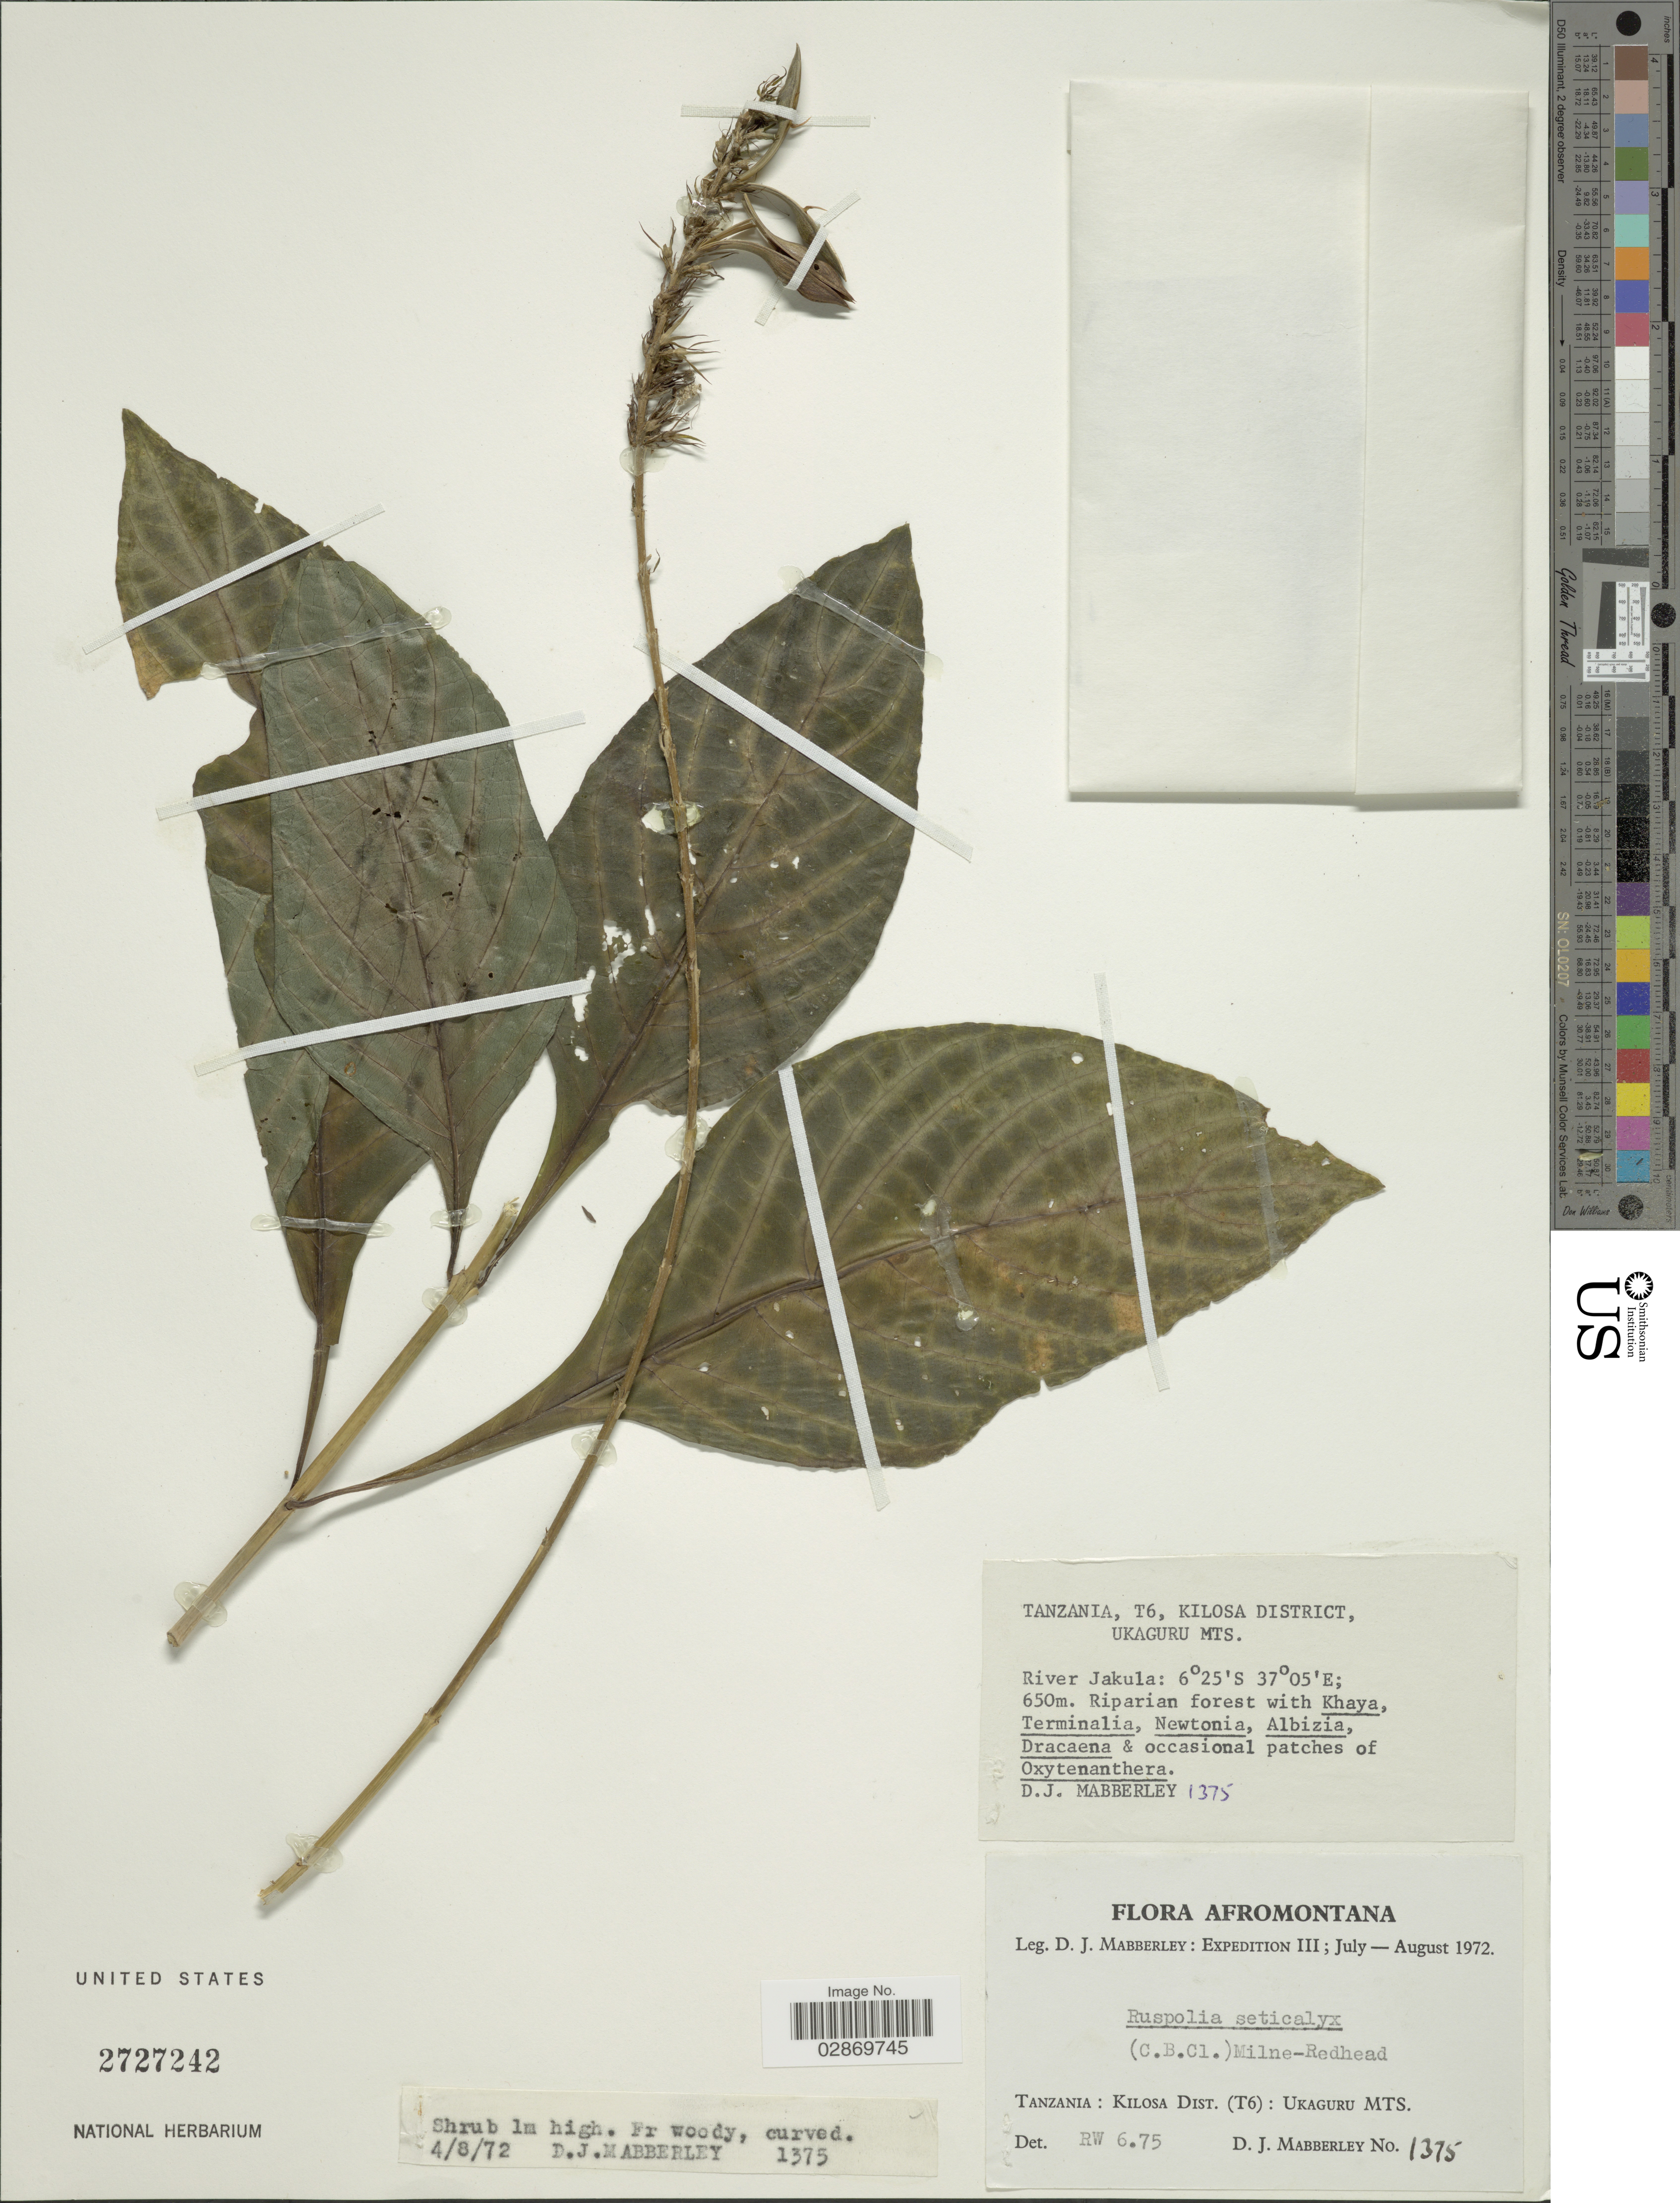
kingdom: Plantae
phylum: Tracheophyta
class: Magnoliopsida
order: Lamiales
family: Acanthaceae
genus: Ruspolia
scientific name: Ruspolia seticalyx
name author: (C.B. Clarke) Milne-Redh.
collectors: D. Mabberley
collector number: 1375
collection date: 1972-07/1972-08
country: Tanzania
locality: T6, Kilosa District, Ukaguru Mts., River Jakula, Afromontana.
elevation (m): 650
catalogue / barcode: US 2727242